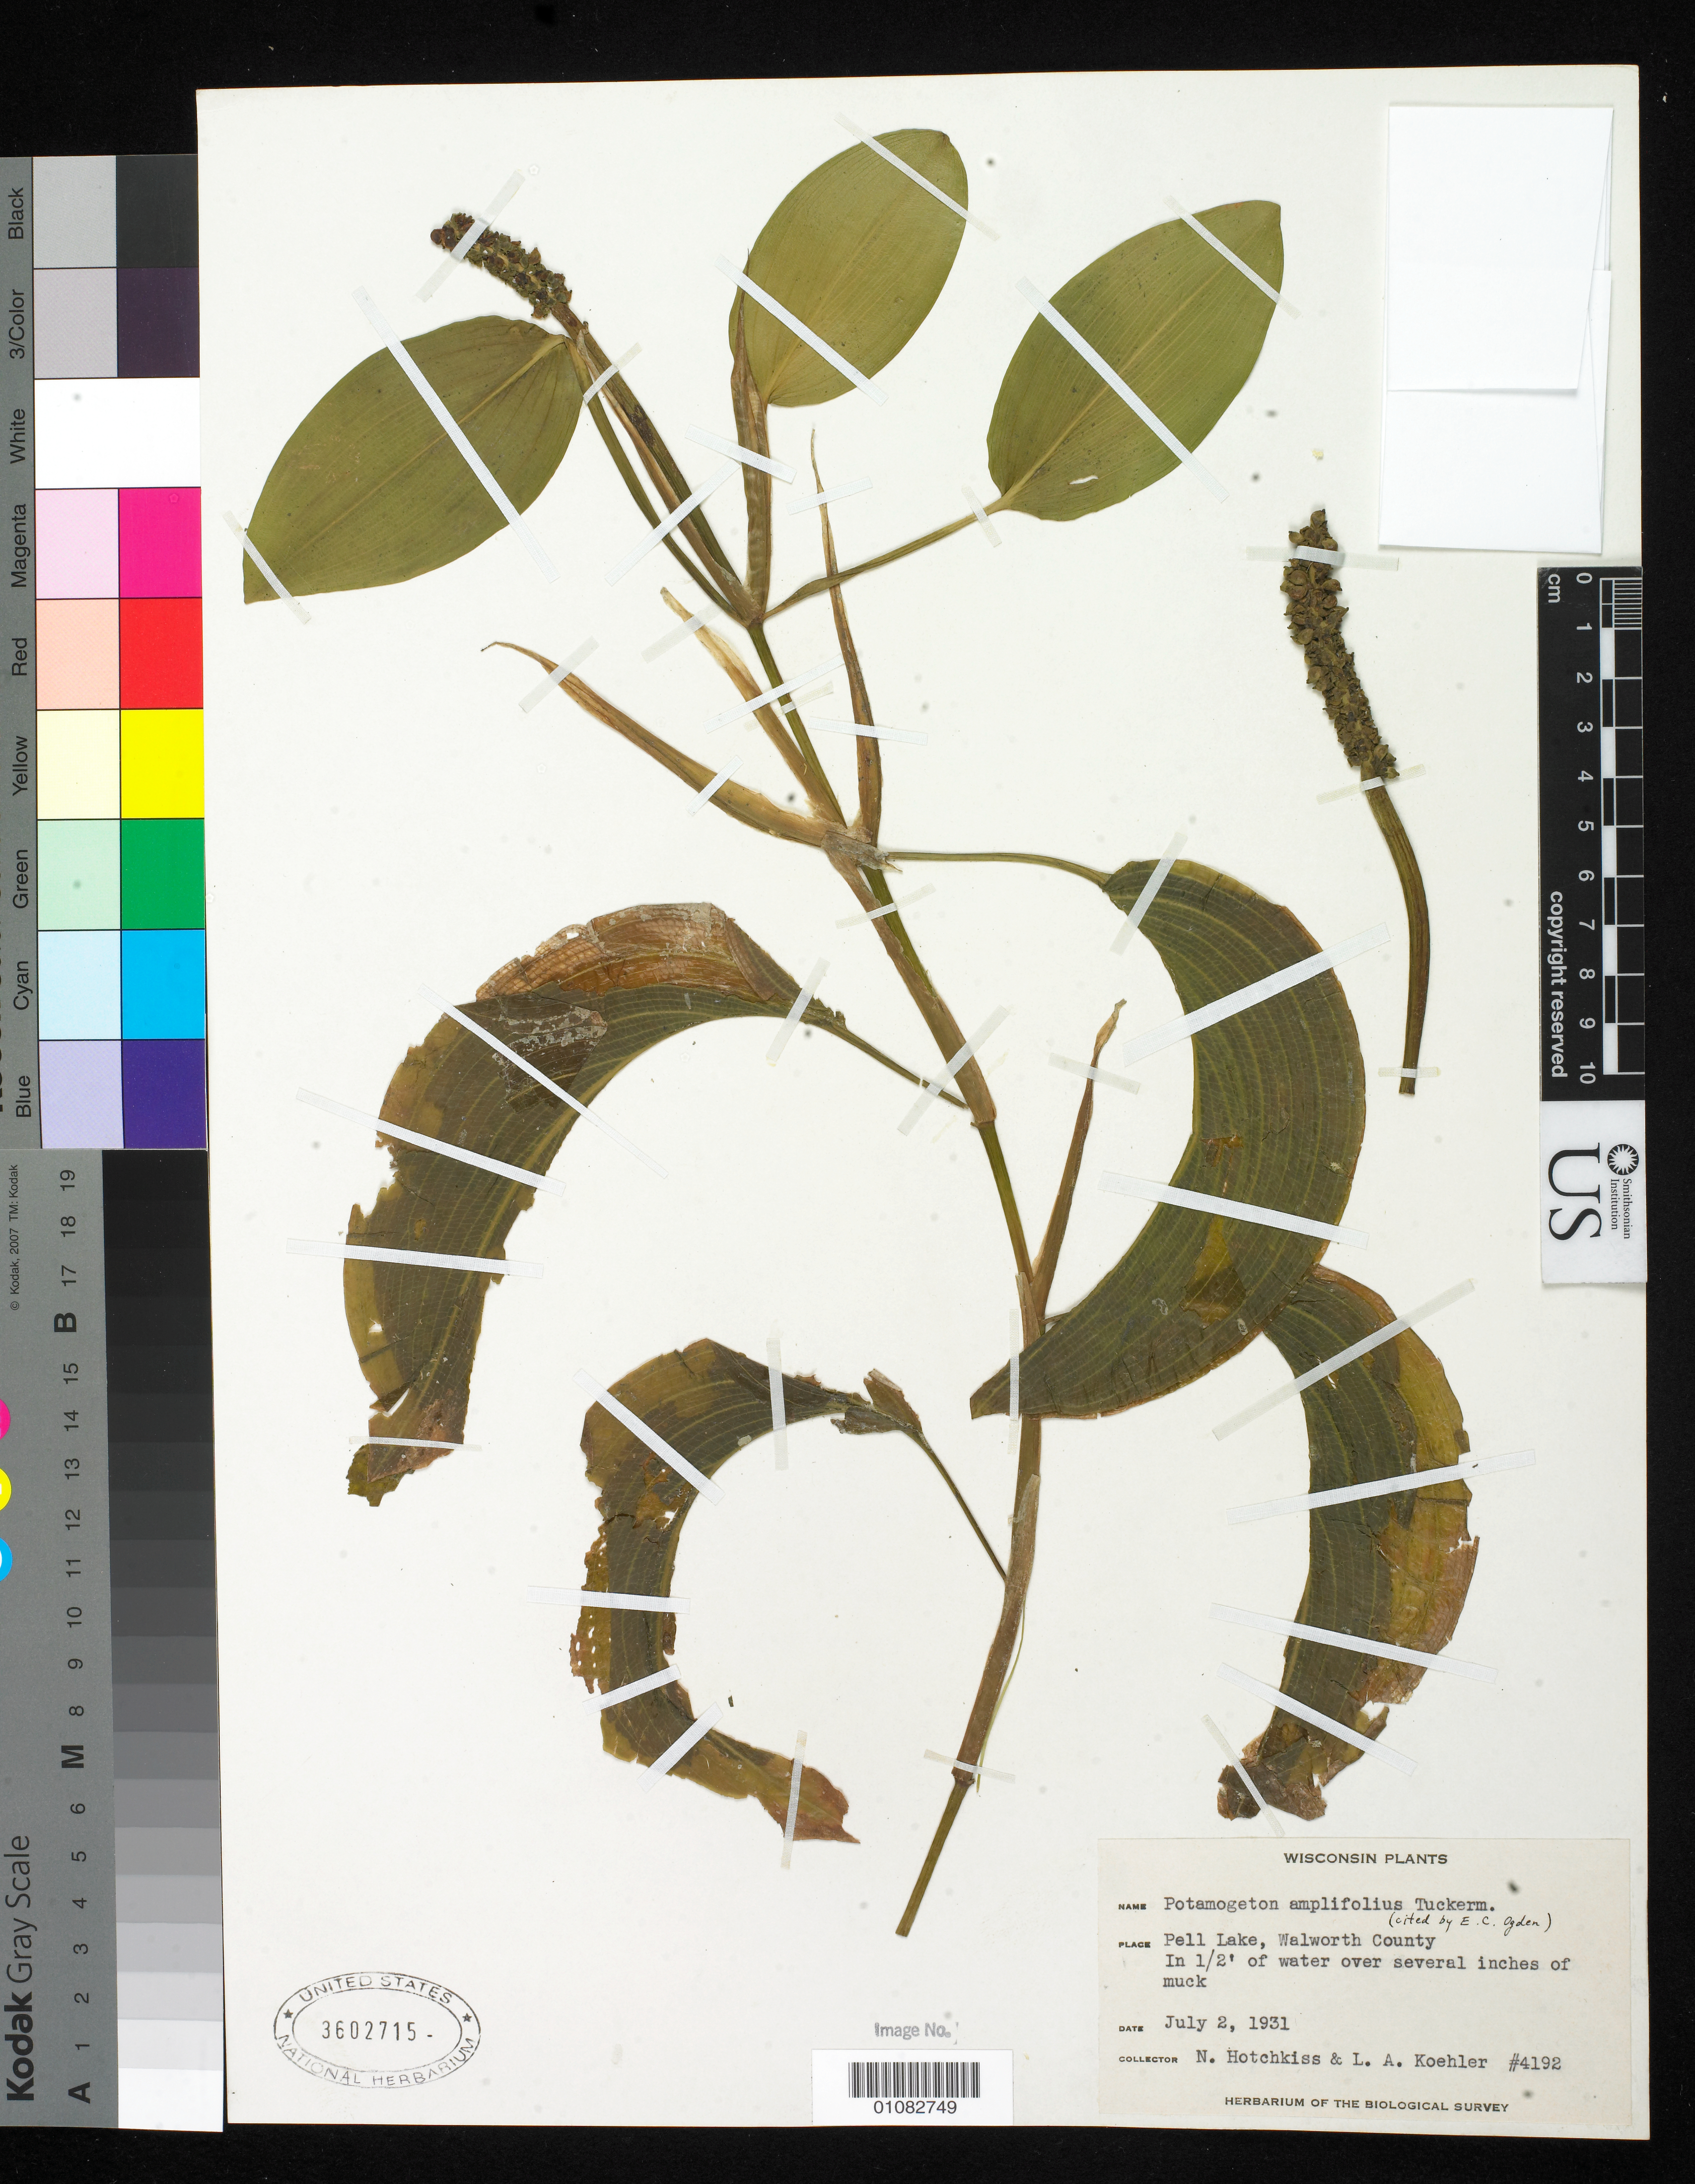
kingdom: Plantae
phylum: Tracheophyta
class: Liliopsida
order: Alismatales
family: Potamogetonaceae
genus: Potamogeton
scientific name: Potamogeton amplifolius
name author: Tuckerm.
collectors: N. Hotchkiss & L. Koehler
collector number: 4192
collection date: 1931-07-02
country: United States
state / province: Michigan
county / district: Walworth County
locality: Pell Lake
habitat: In water over several inches of muck.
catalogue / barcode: US 3602715